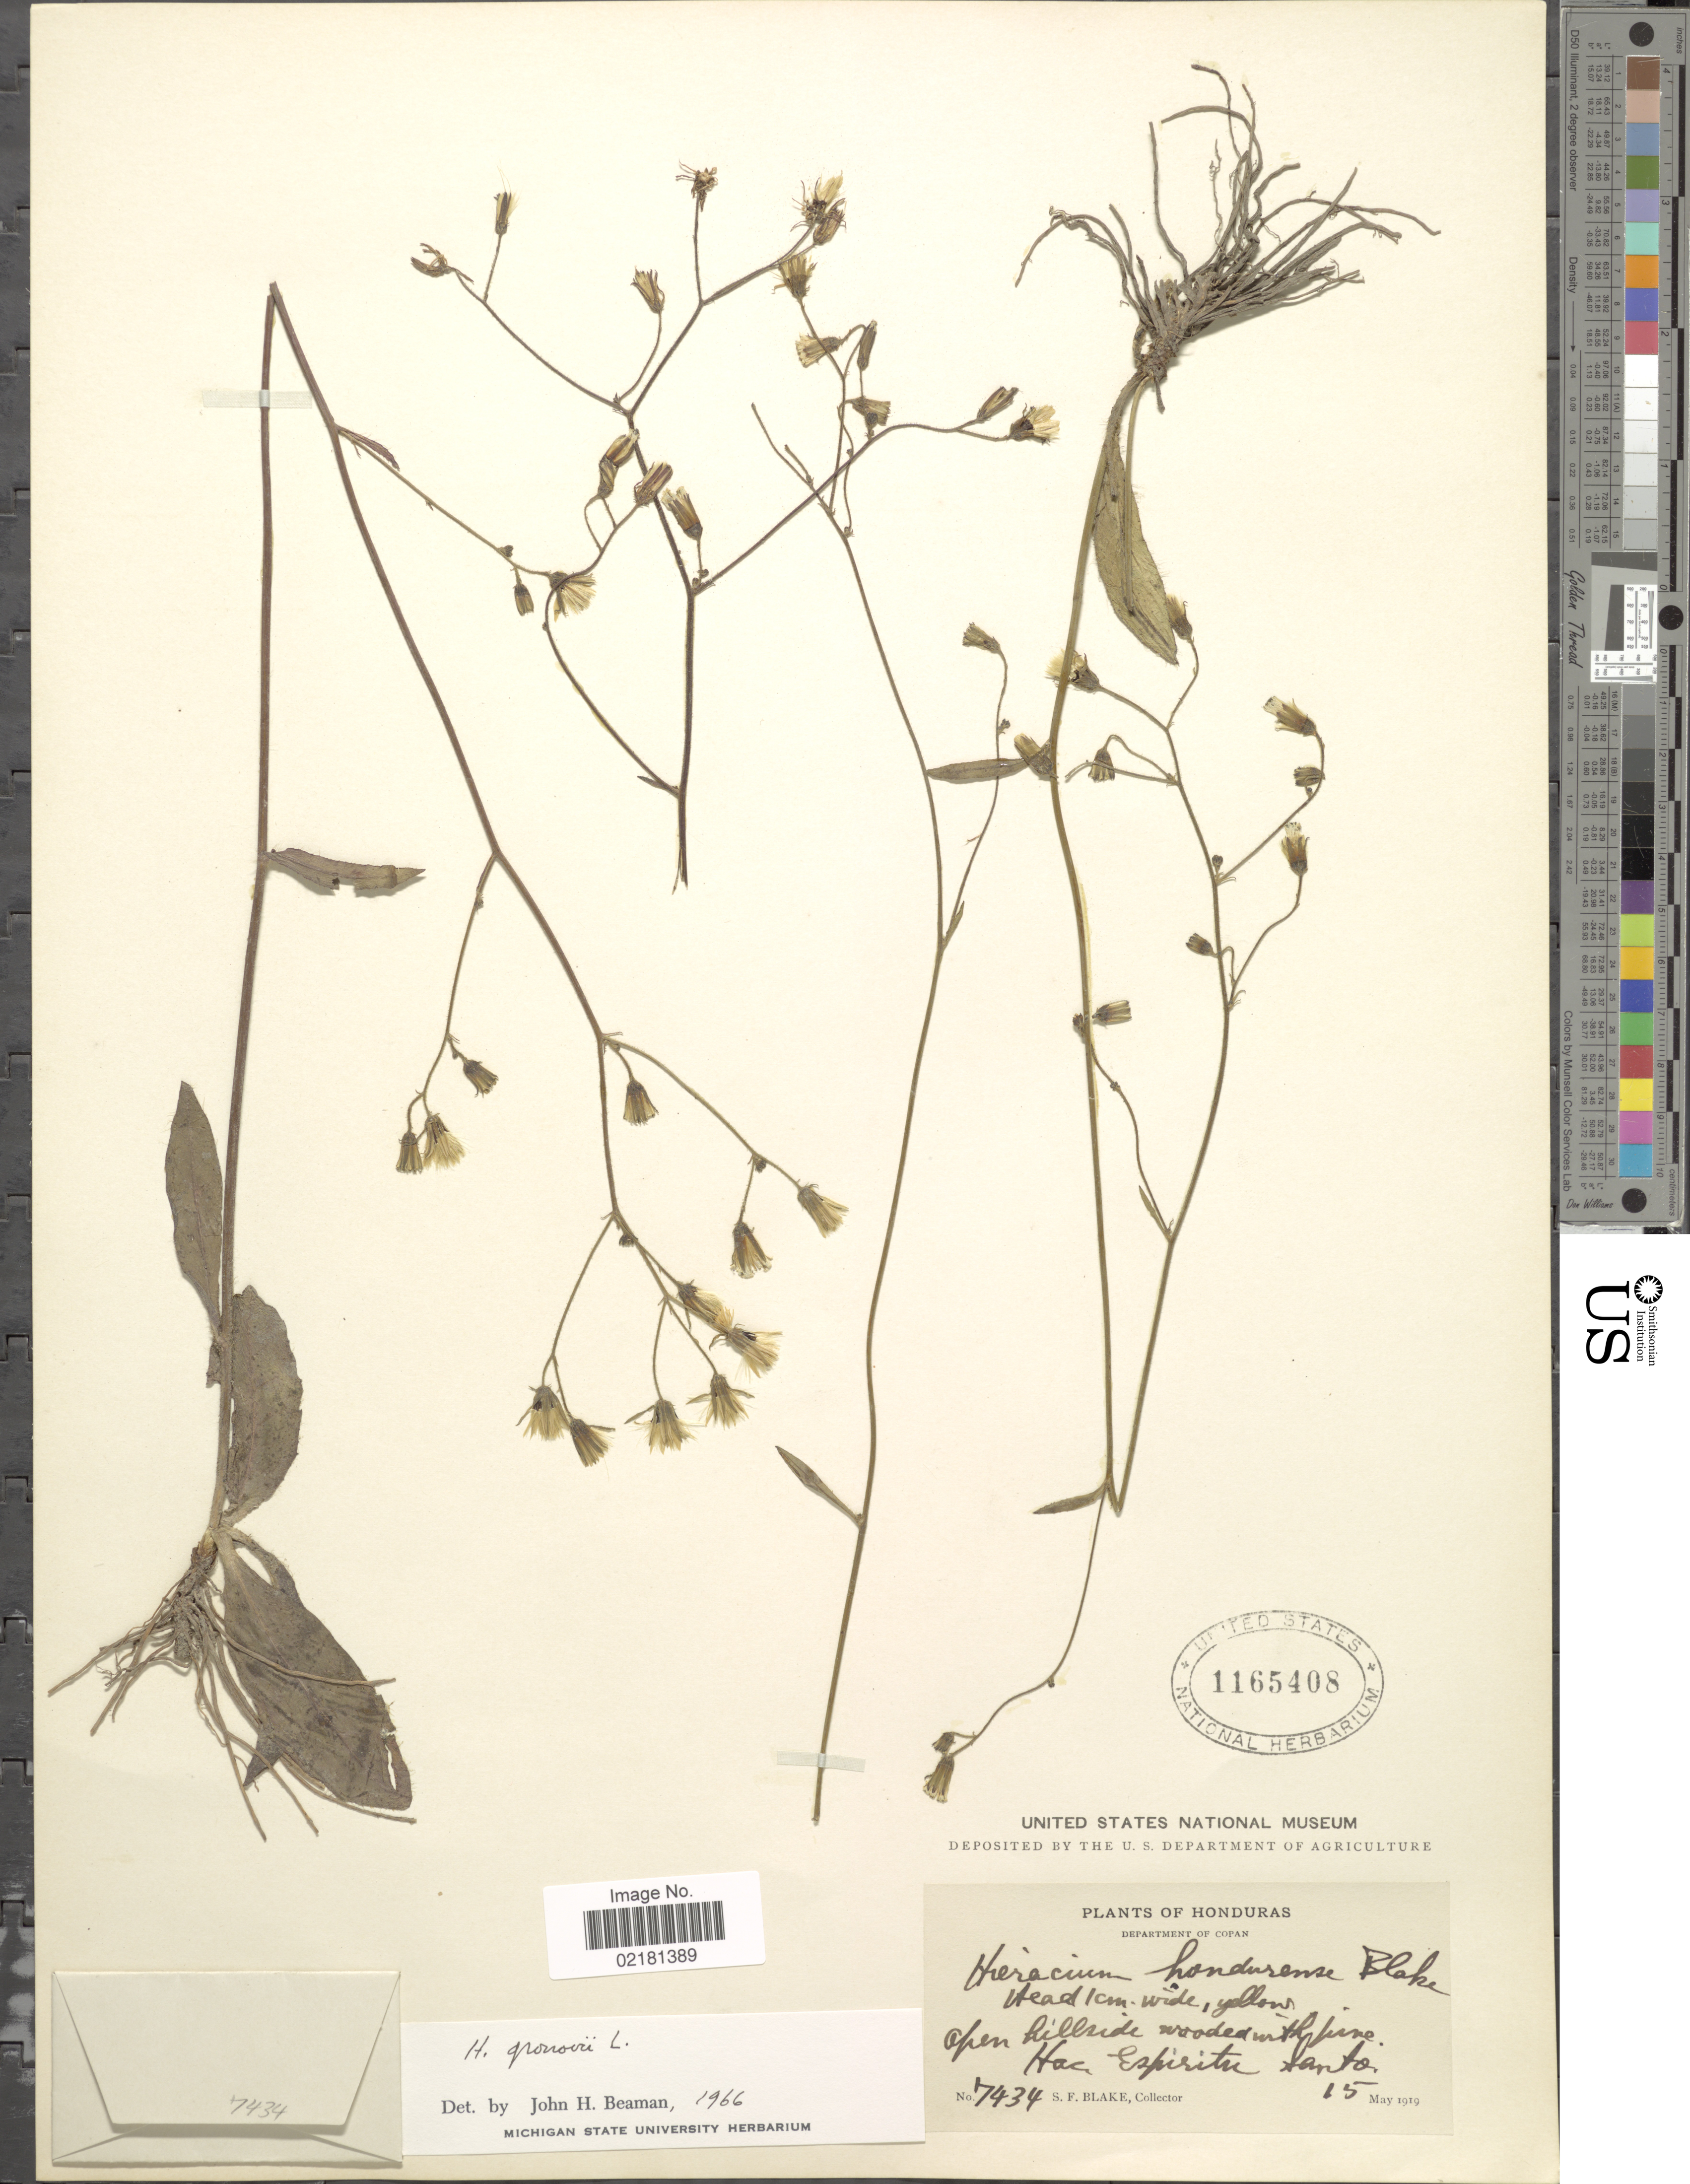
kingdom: Plantae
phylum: Tracheophyta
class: Magnoliopsida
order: Asterales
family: Asteraceae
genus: Hieracium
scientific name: Hieracium gronovii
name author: L.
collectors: S. Blake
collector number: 7434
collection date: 1919-05-15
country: Honduras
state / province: Copán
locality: Hac. Espiritu Santo.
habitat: Open hillside wooded with pine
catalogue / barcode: US 1165408